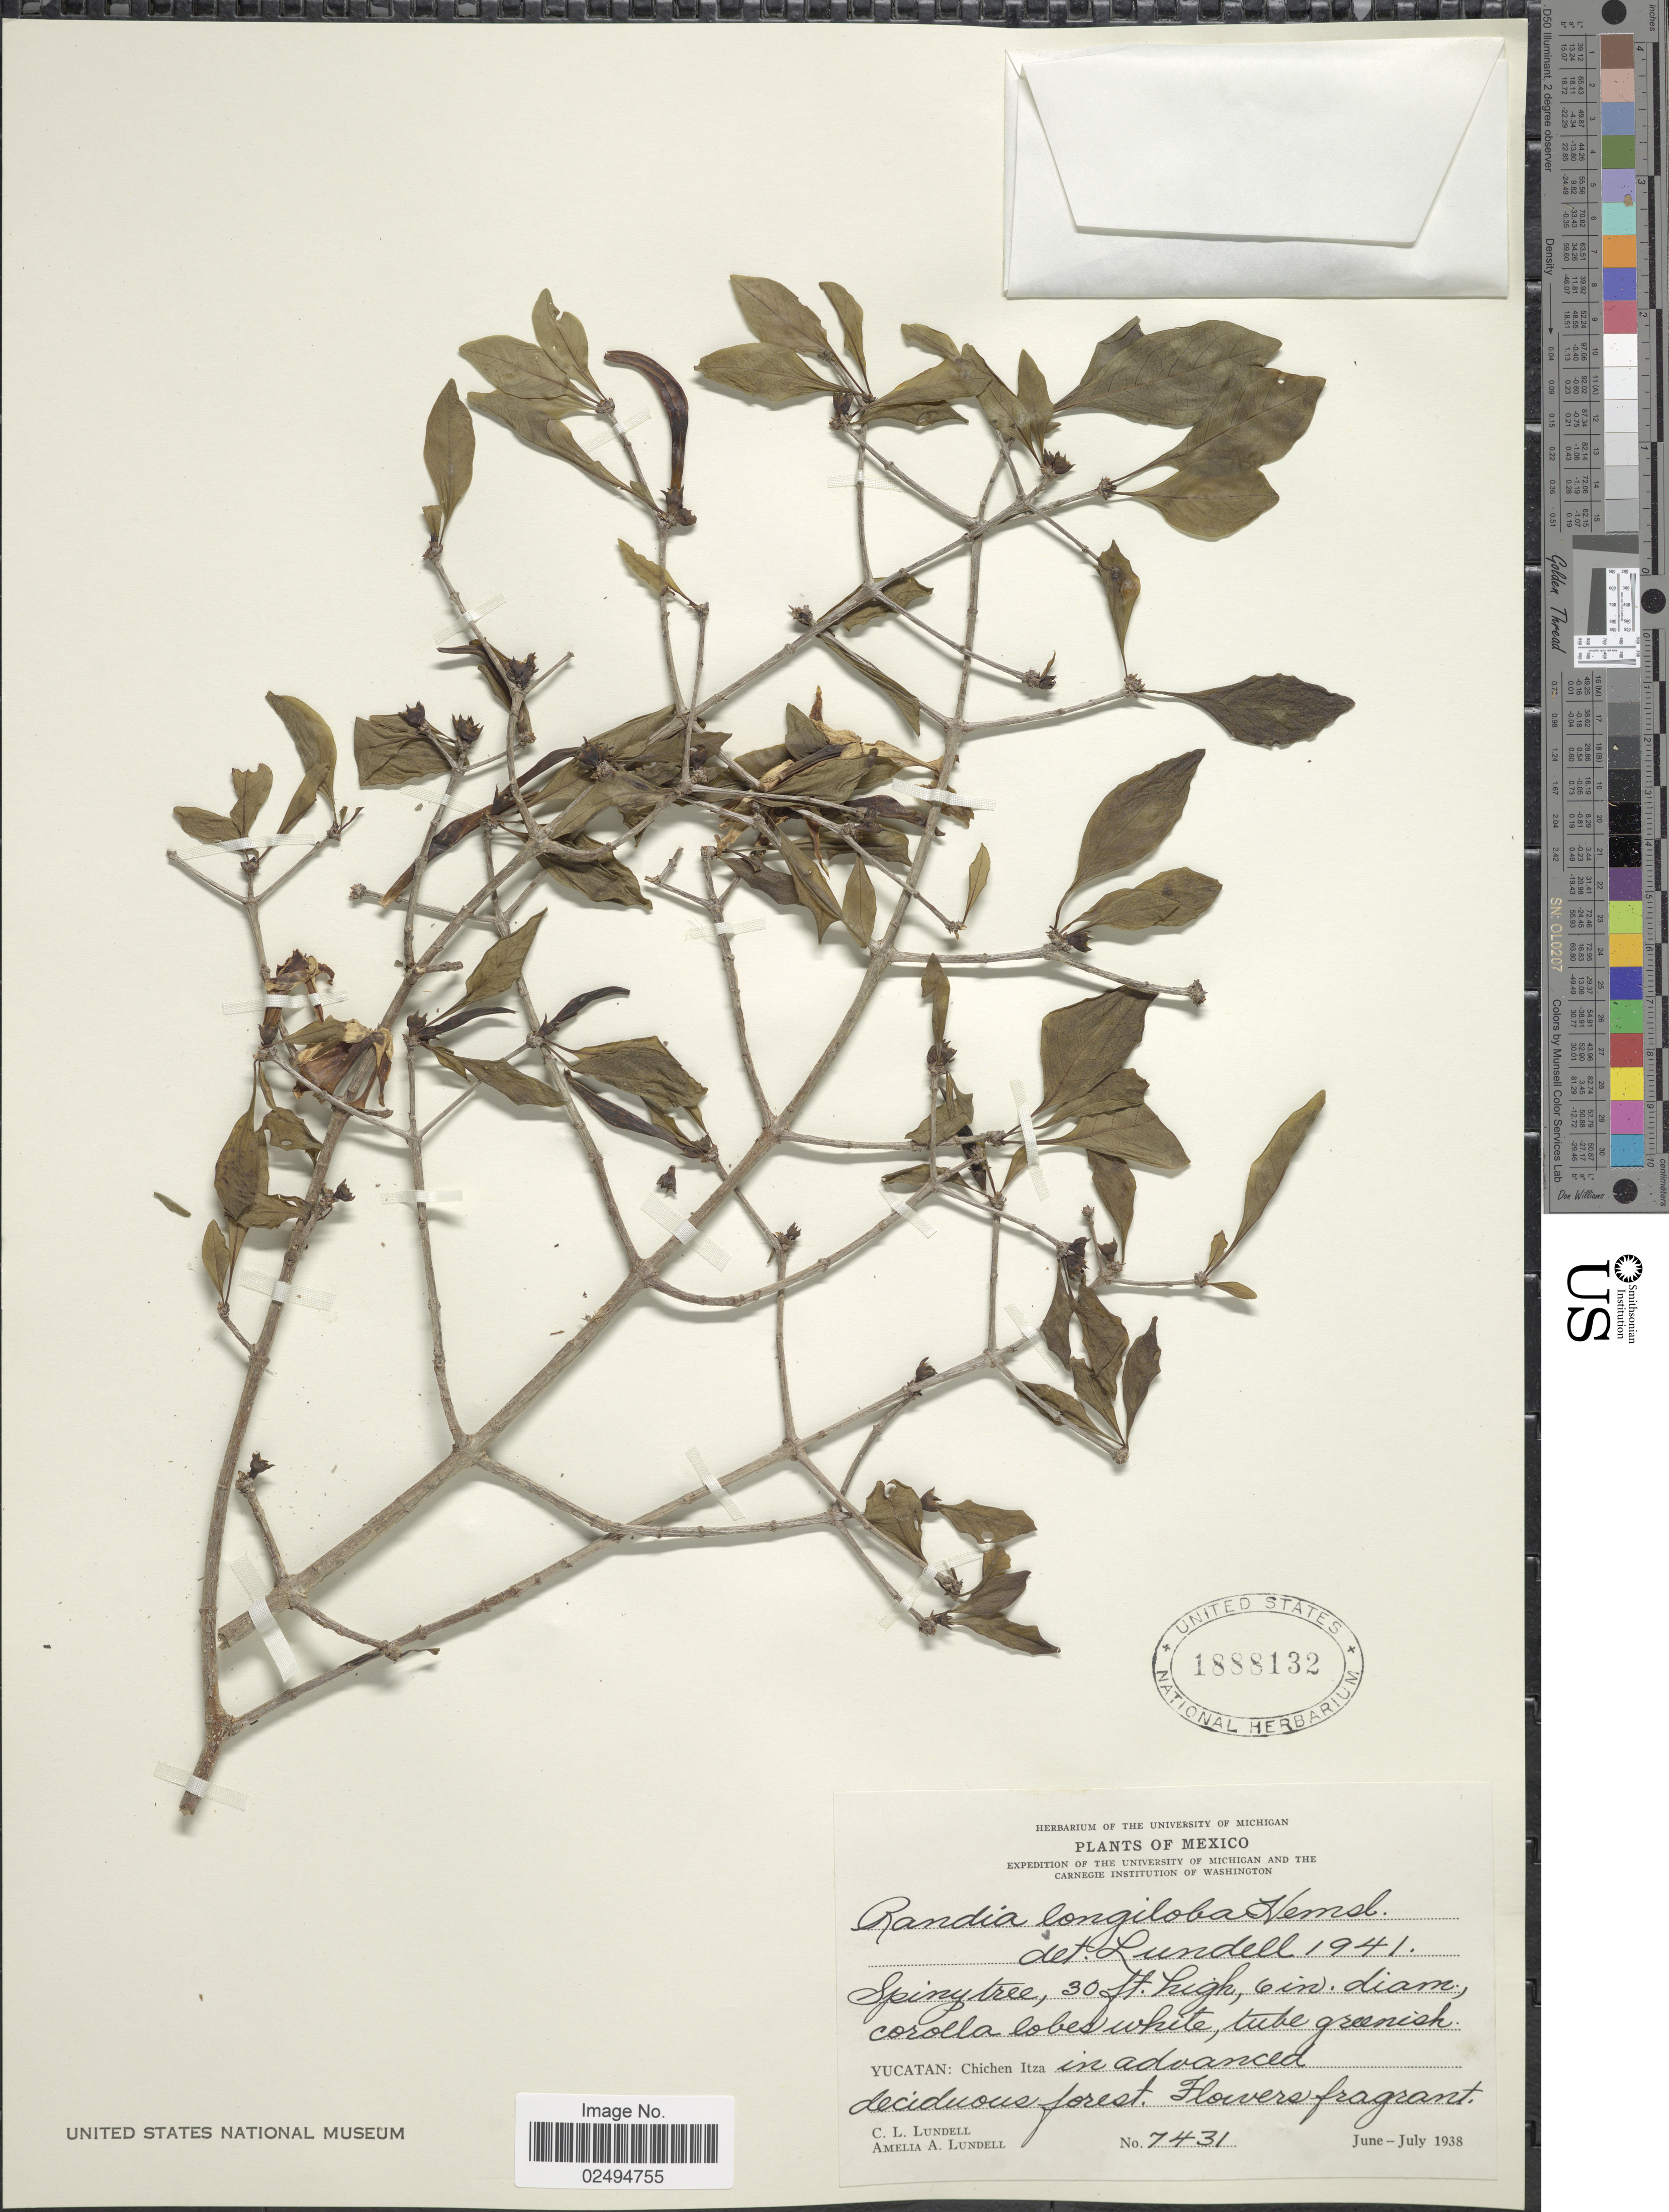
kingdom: Plantae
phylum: Tracheophyta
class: Magnoliopsida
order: Gentianales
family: Rubiaceae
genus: Randia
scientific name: Randia longiloba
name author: Hemsl.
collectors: C. L. Lundell & A. A. Lundell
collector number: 7431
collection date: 1938-06/1938-07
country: Mexico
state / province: Yucatán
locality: Chicken Itza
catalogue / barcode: US 1888132